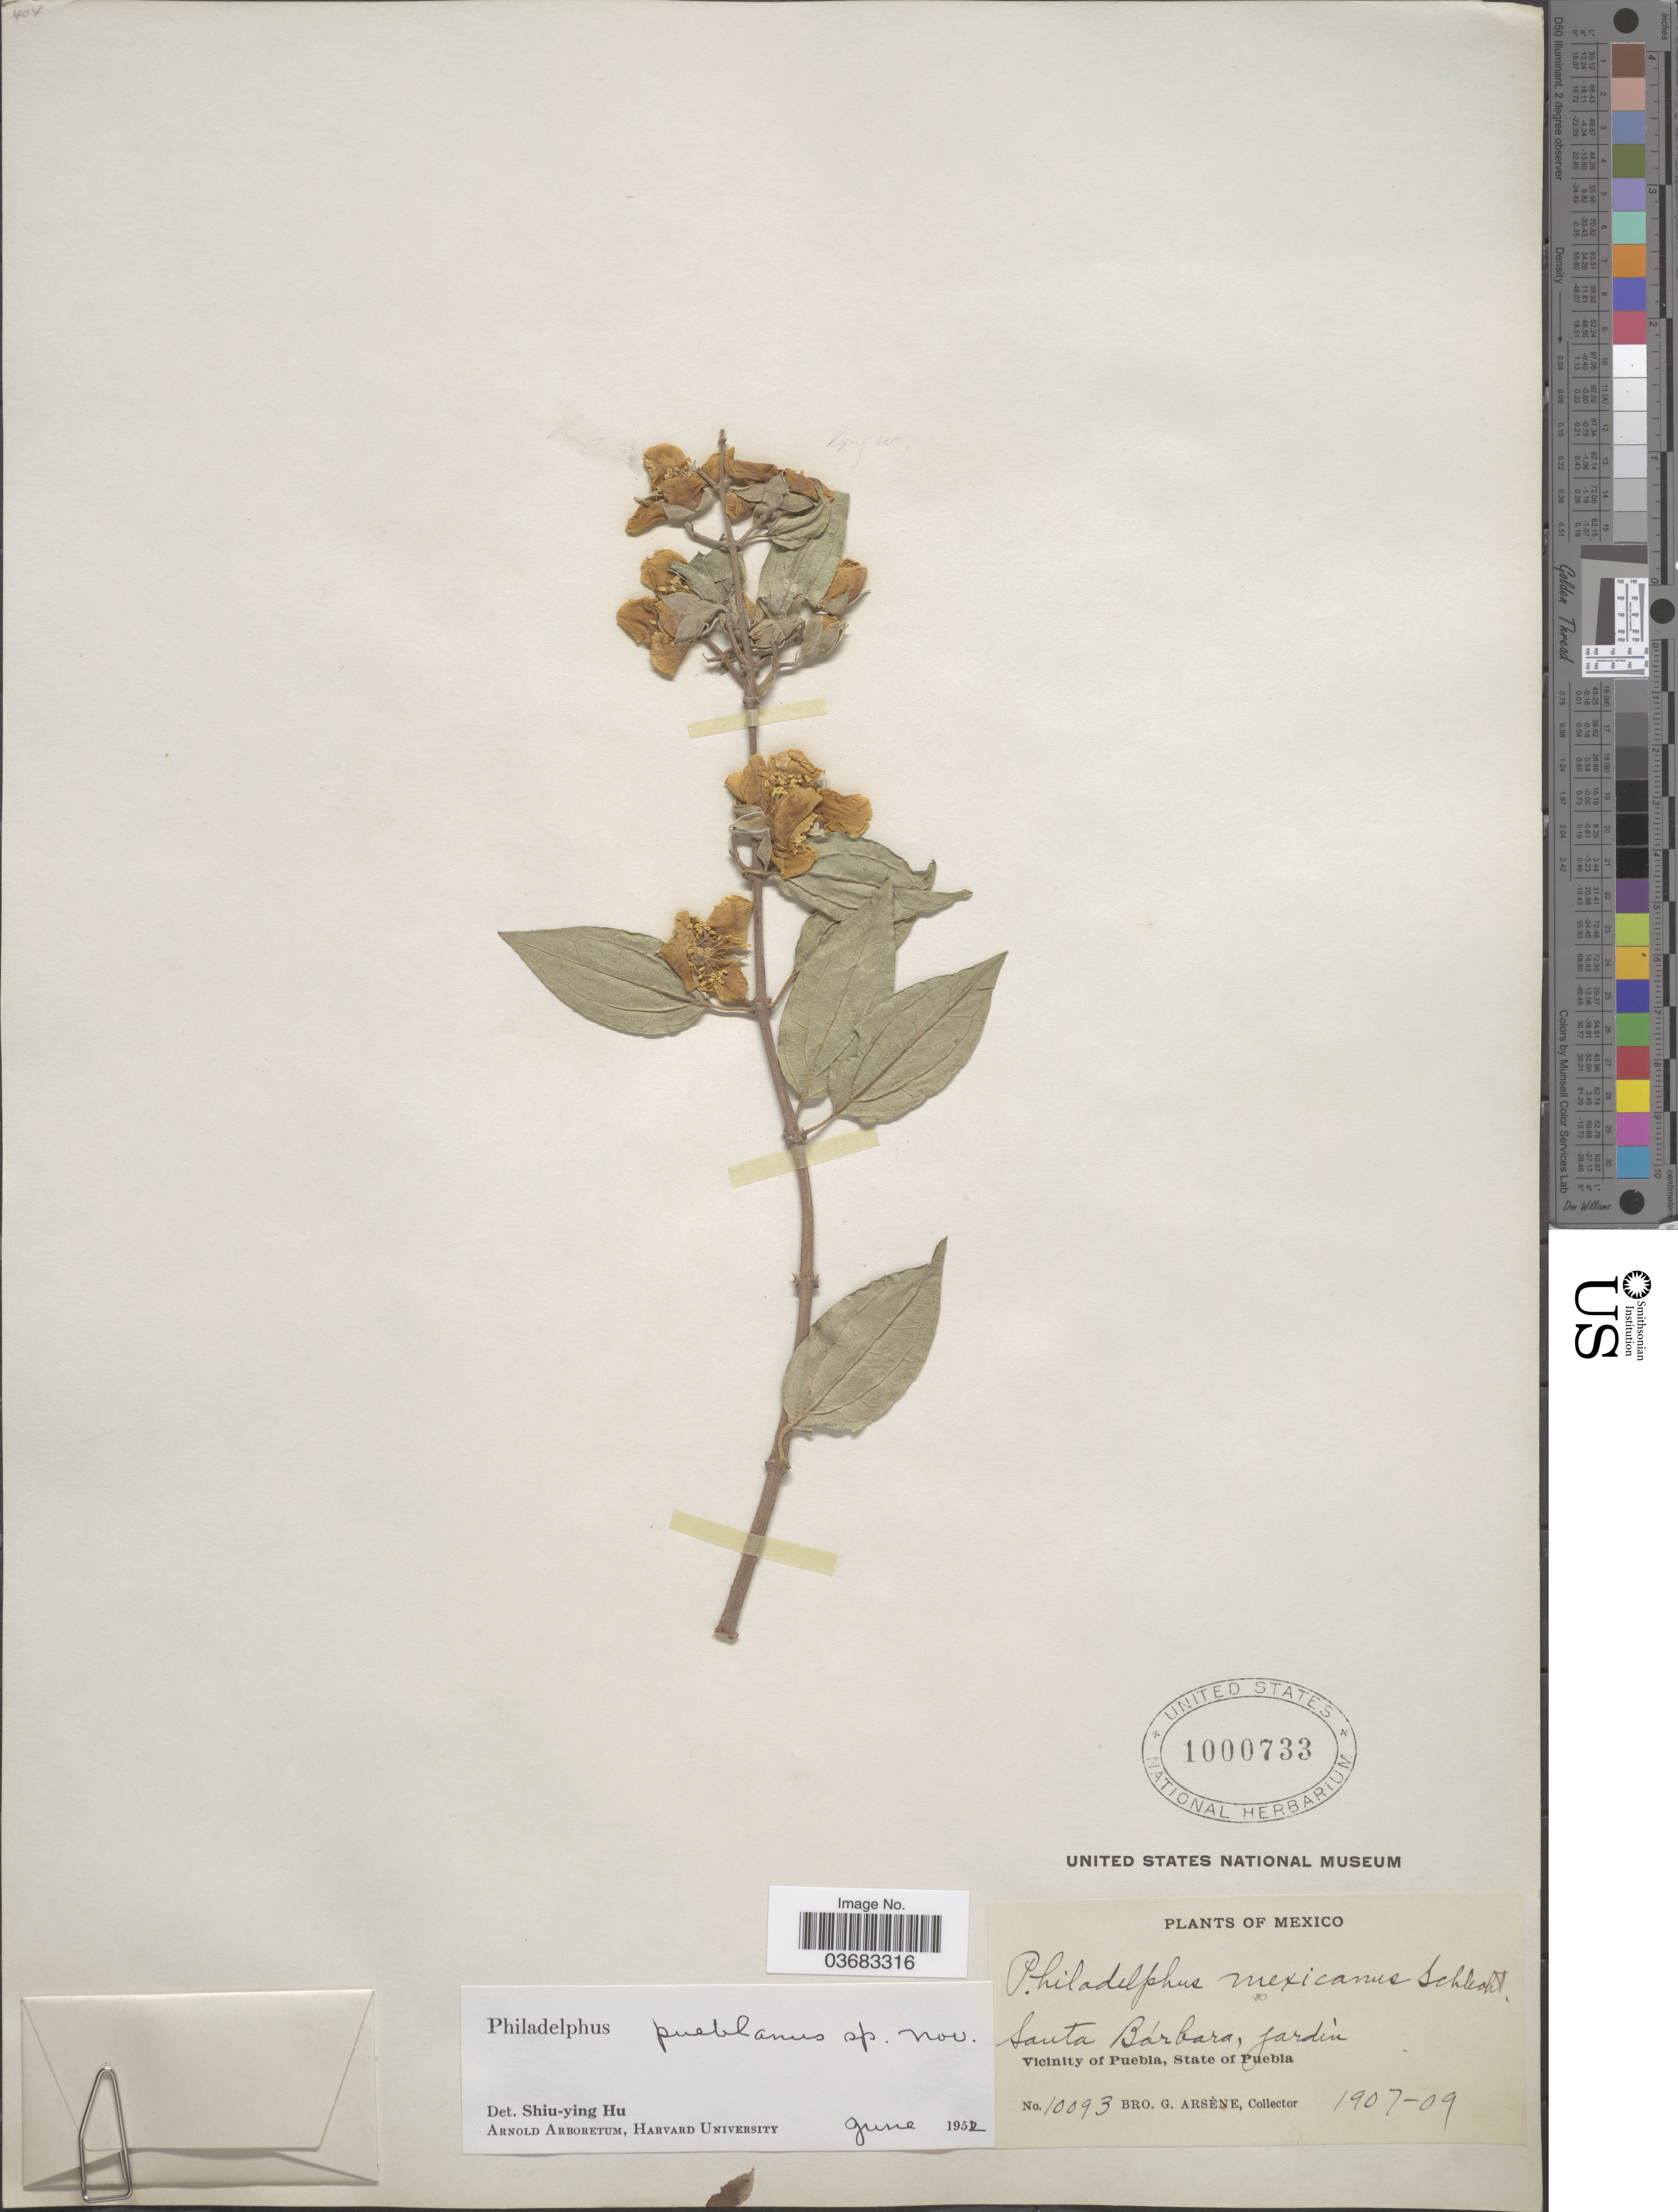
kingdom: Plantae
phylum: Tracheophyta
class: Magnoliopsida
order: Cornales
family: Hydrangeaceae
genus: Philadelphus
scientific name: Philadelphus mexicanus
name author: Schltdl.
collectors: Bro. G. Arsène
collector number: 10093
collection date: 1907/1909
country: Mexico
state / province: Puebla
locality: Santa Bárbara, jardin. Vicinity of Puebla.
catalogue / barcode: US 1000733